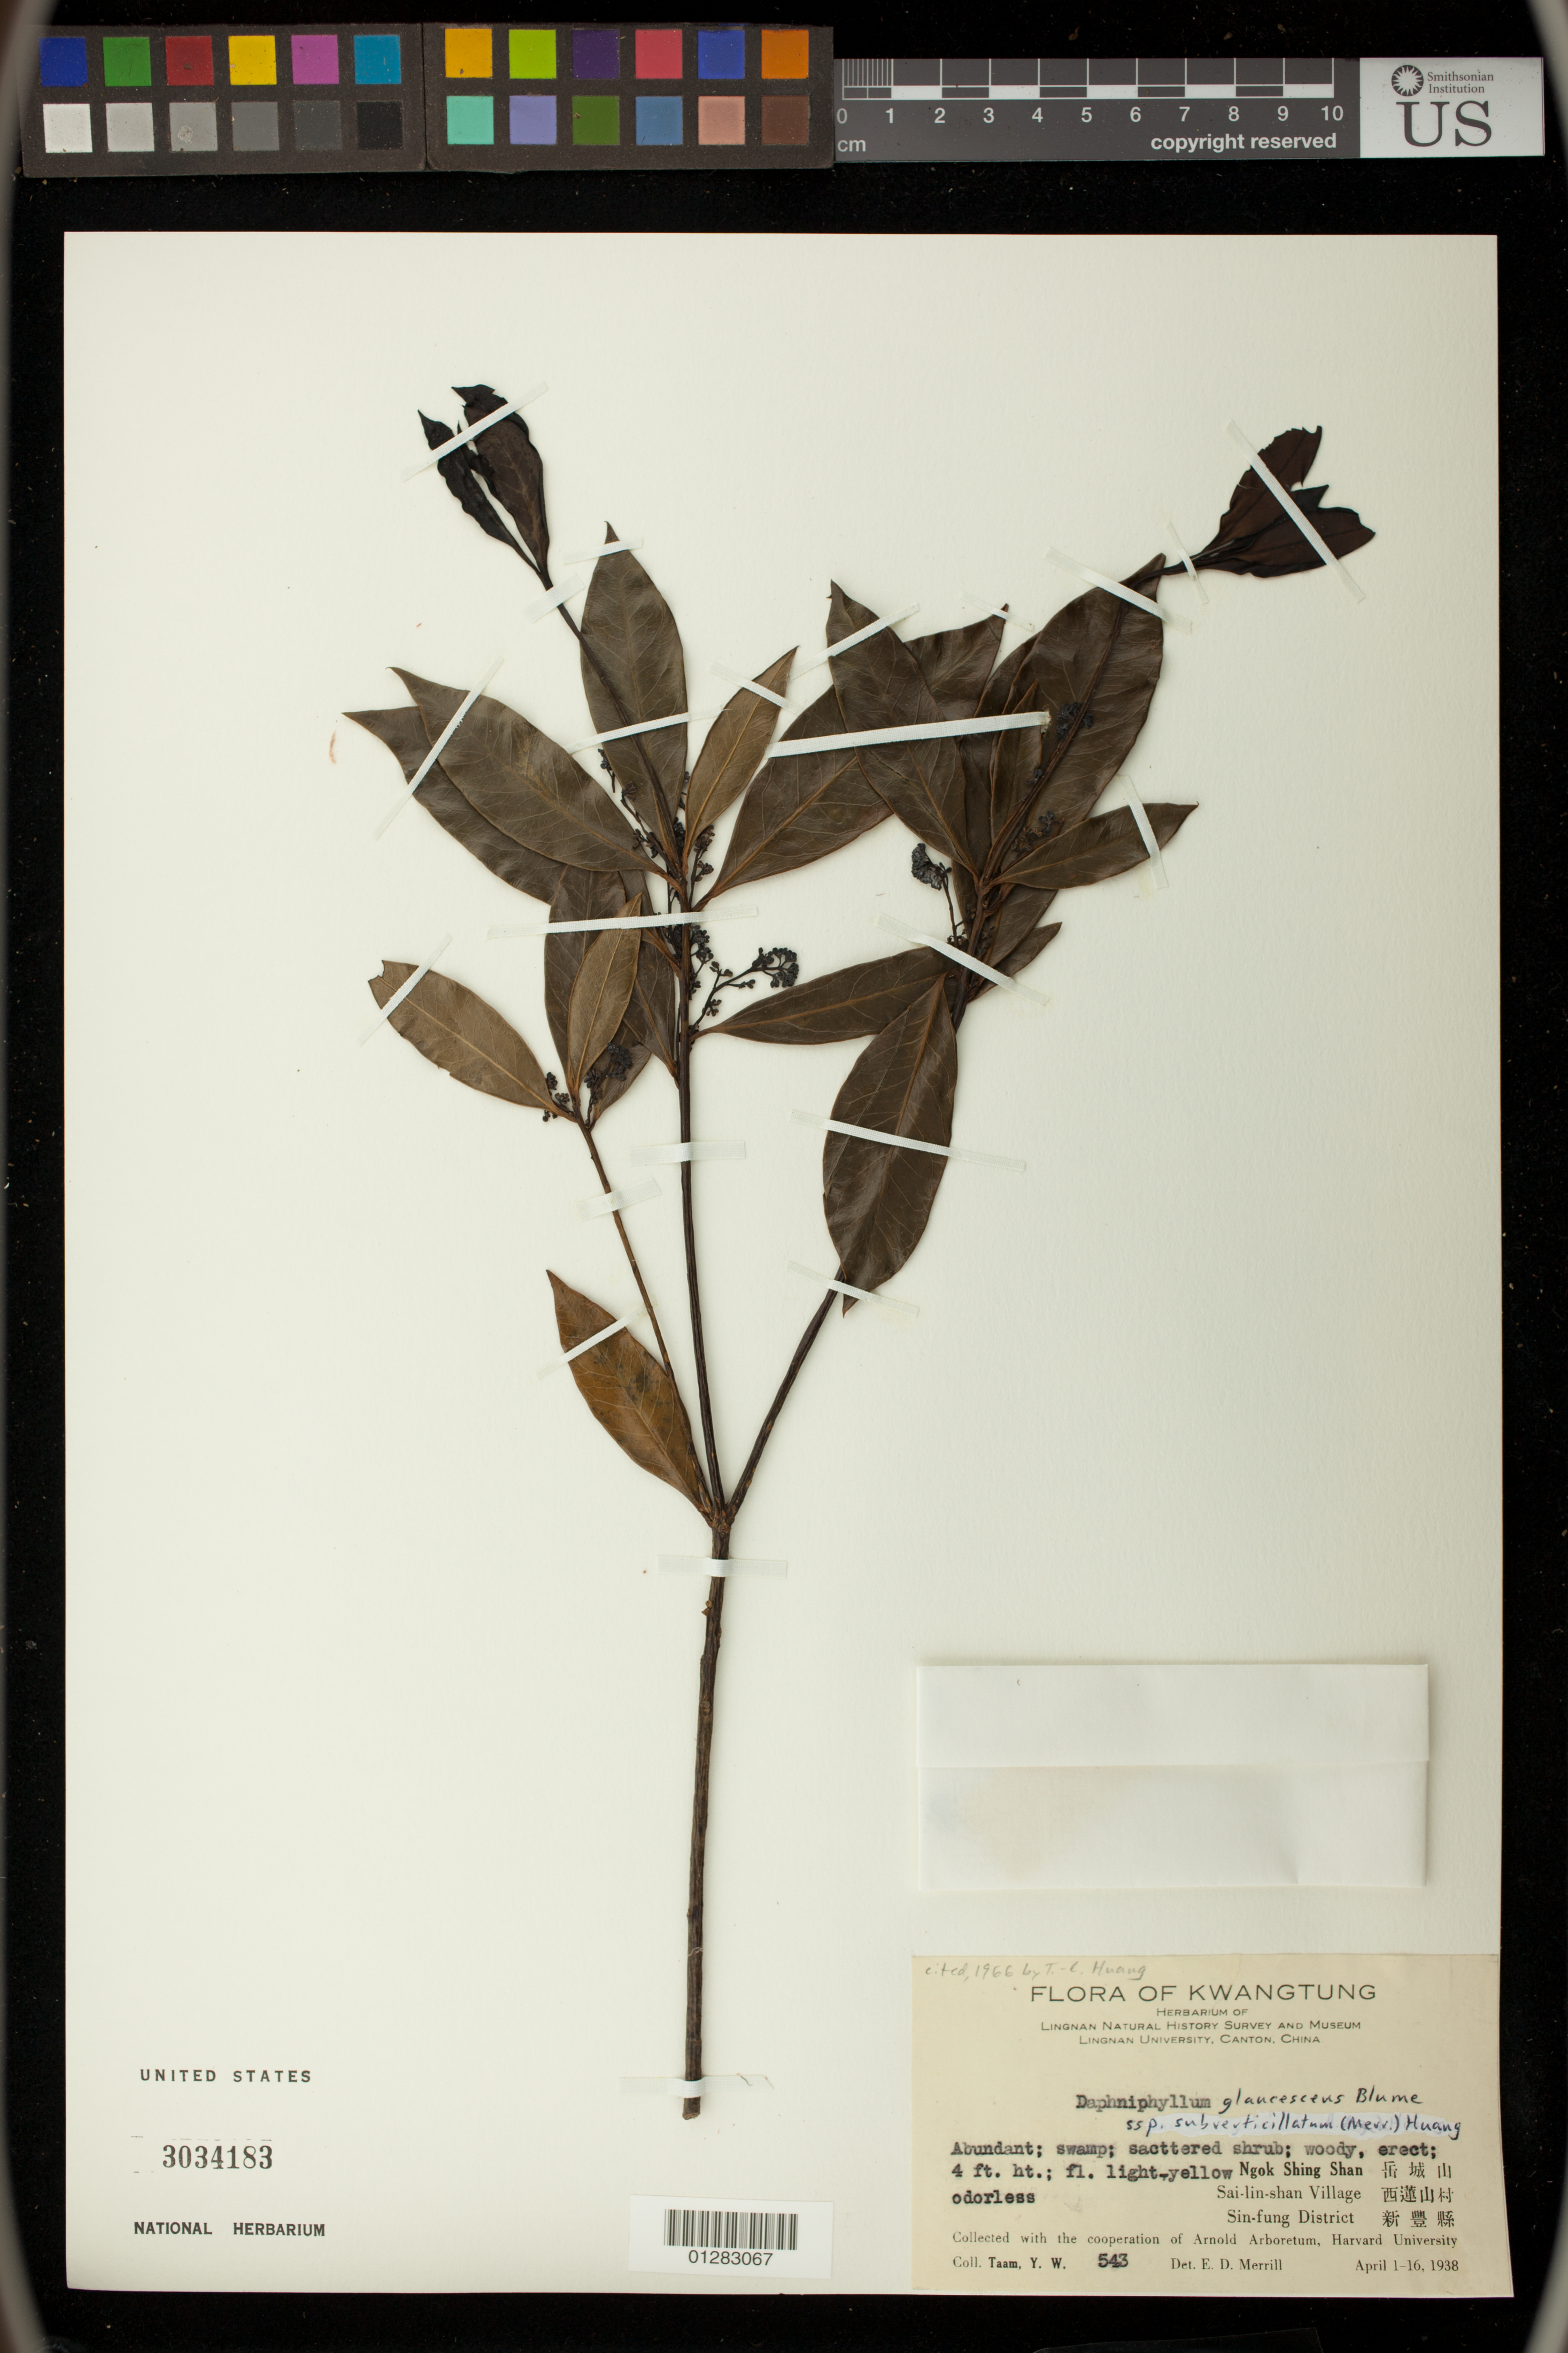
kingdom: Plantae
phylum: Tracheophyta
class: Magnoliopsida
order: Saxifragales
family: Daphniphyllaceae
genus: Daphniphyllum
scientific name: Daphniphyllum glaucescens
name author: Blume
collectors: Y. W. Taam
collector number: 543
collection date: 1938-04-01/1938-04-16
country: China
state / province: Guangdong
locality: Ngok Shing Shan, Sai-lin-shan Village, Sin-fung Distinct, Kwangtung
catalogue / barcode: US 3034183